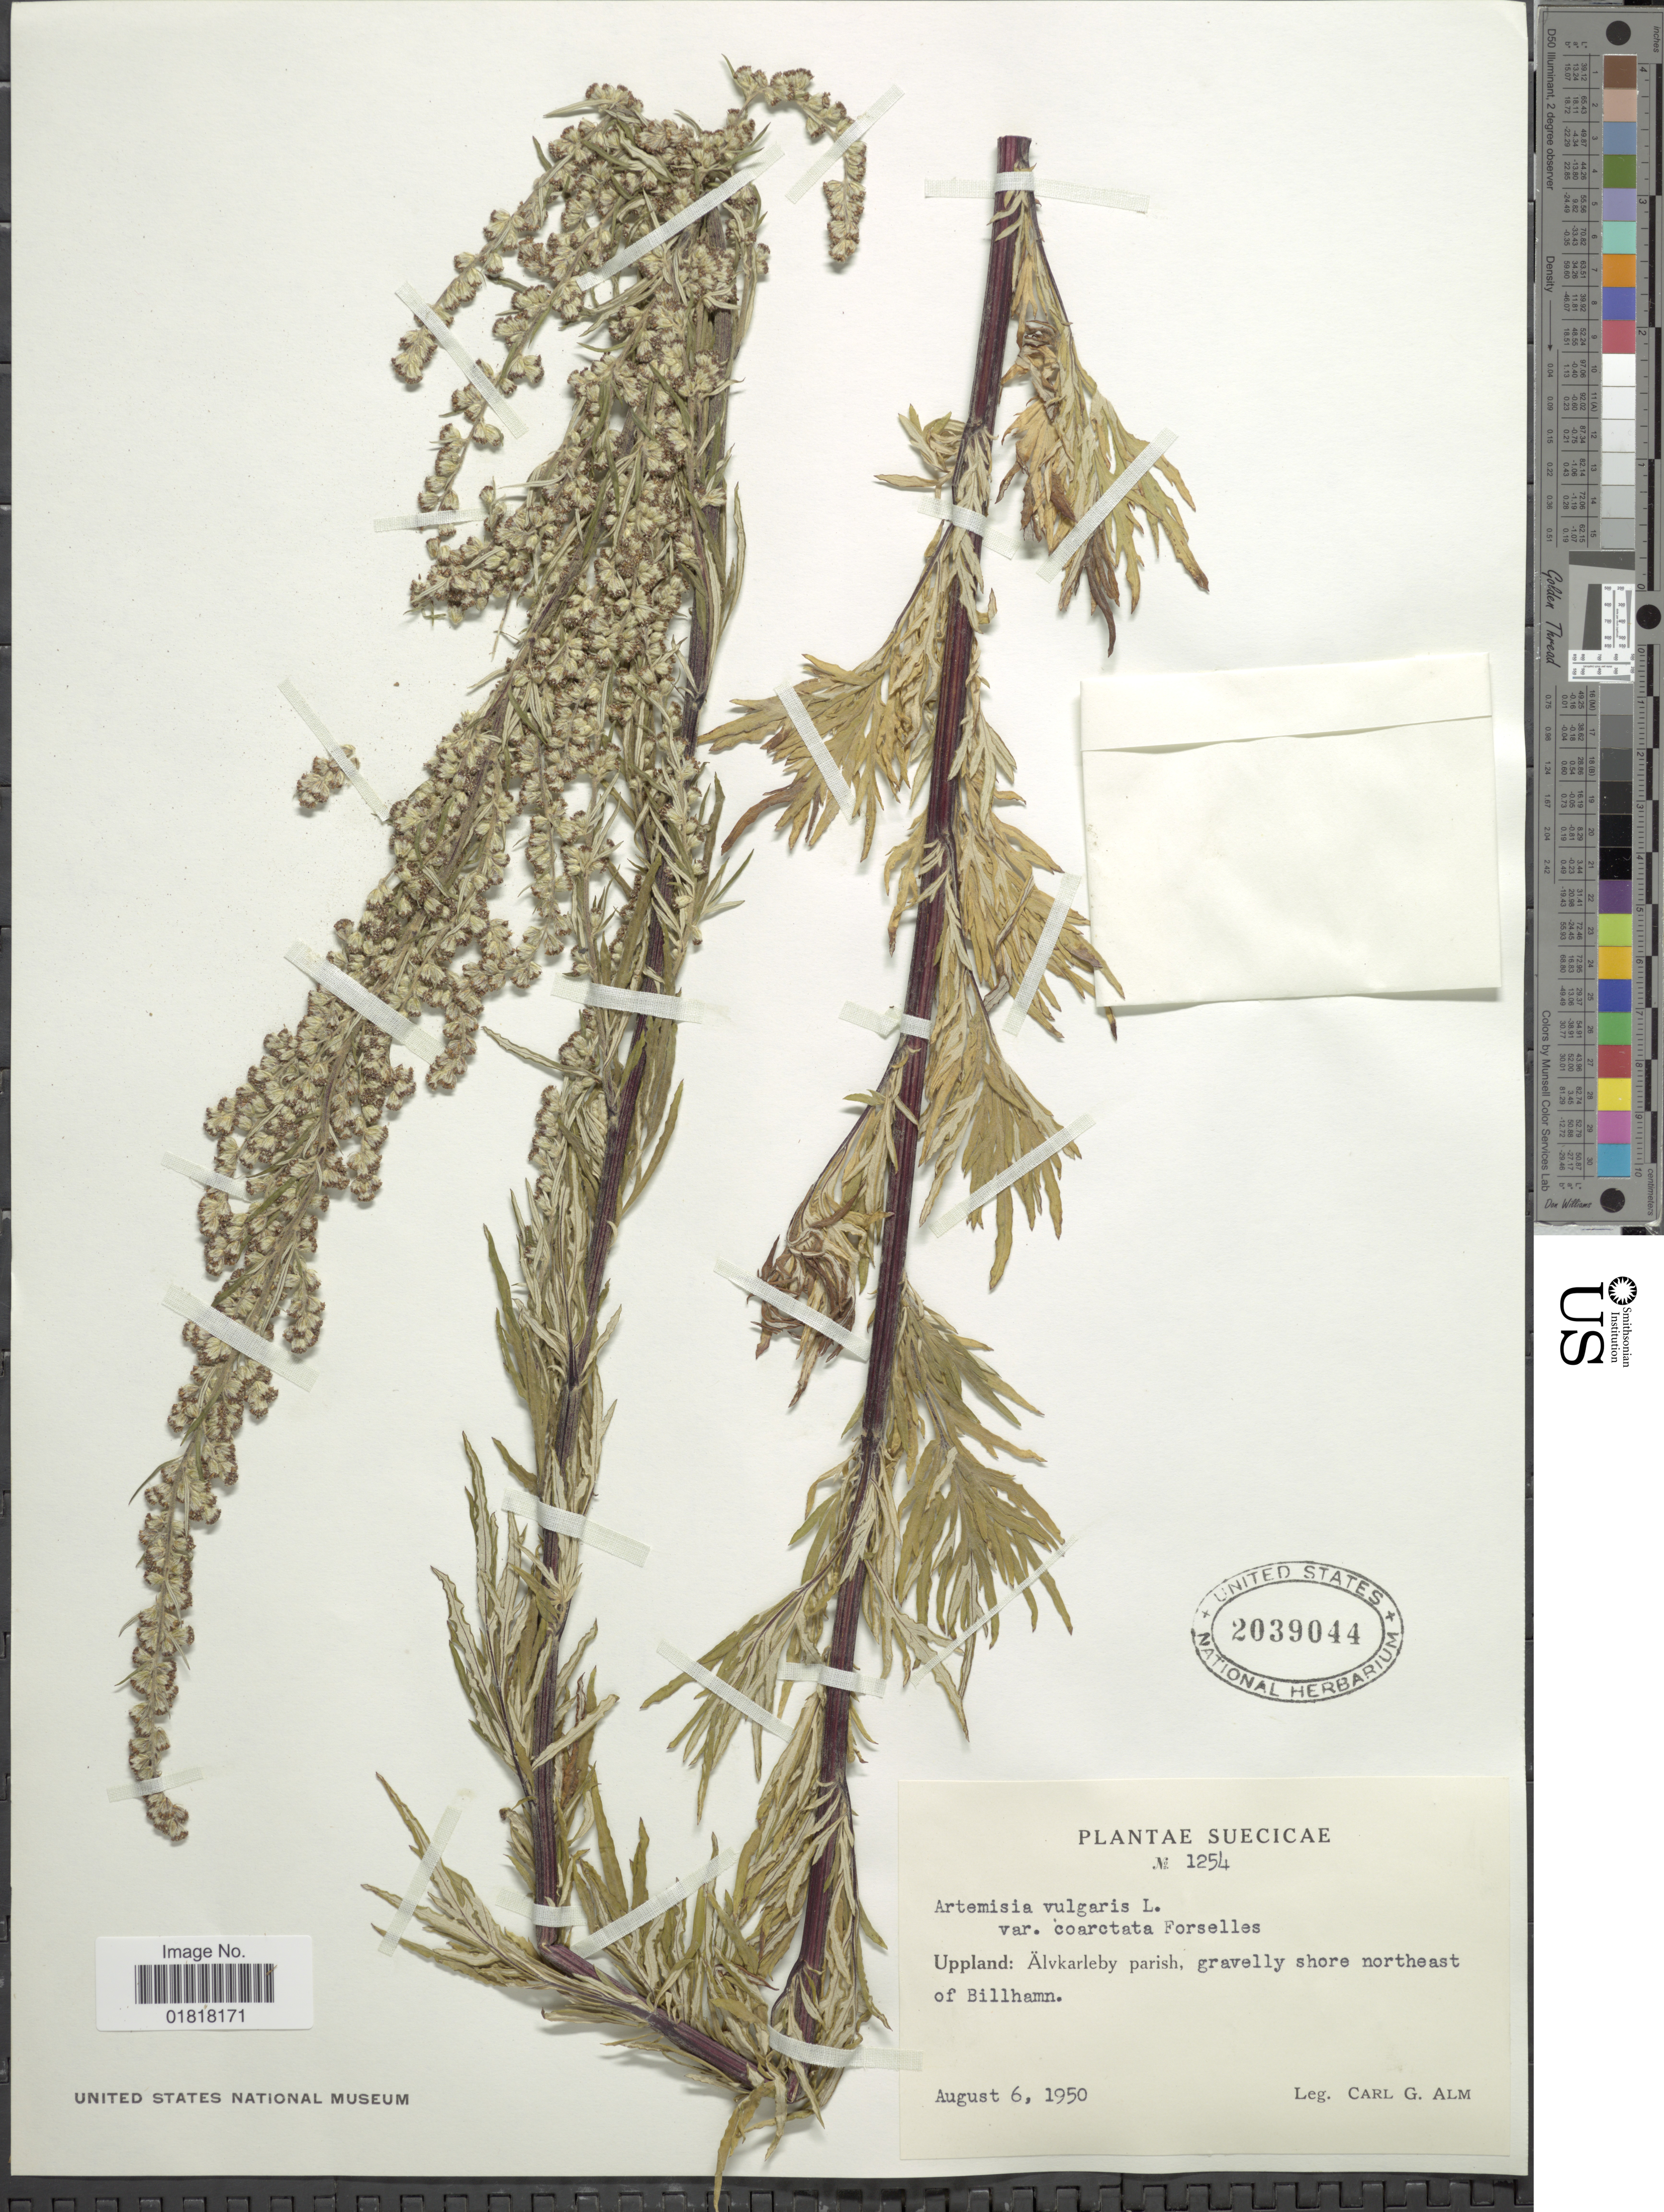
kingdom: Plantae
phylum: Tracheophyta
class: Magnoliopsida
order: Asterales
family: Asteraceae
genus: Artemisia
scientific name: Artemisia vulgaris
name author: L.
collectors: C. G. Alm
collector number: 1254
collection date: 1950-08-06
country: Sweden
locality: Uppland: Älvkarleby parish, gravelly shore northeast of Billhamn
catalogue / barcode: US 2039044